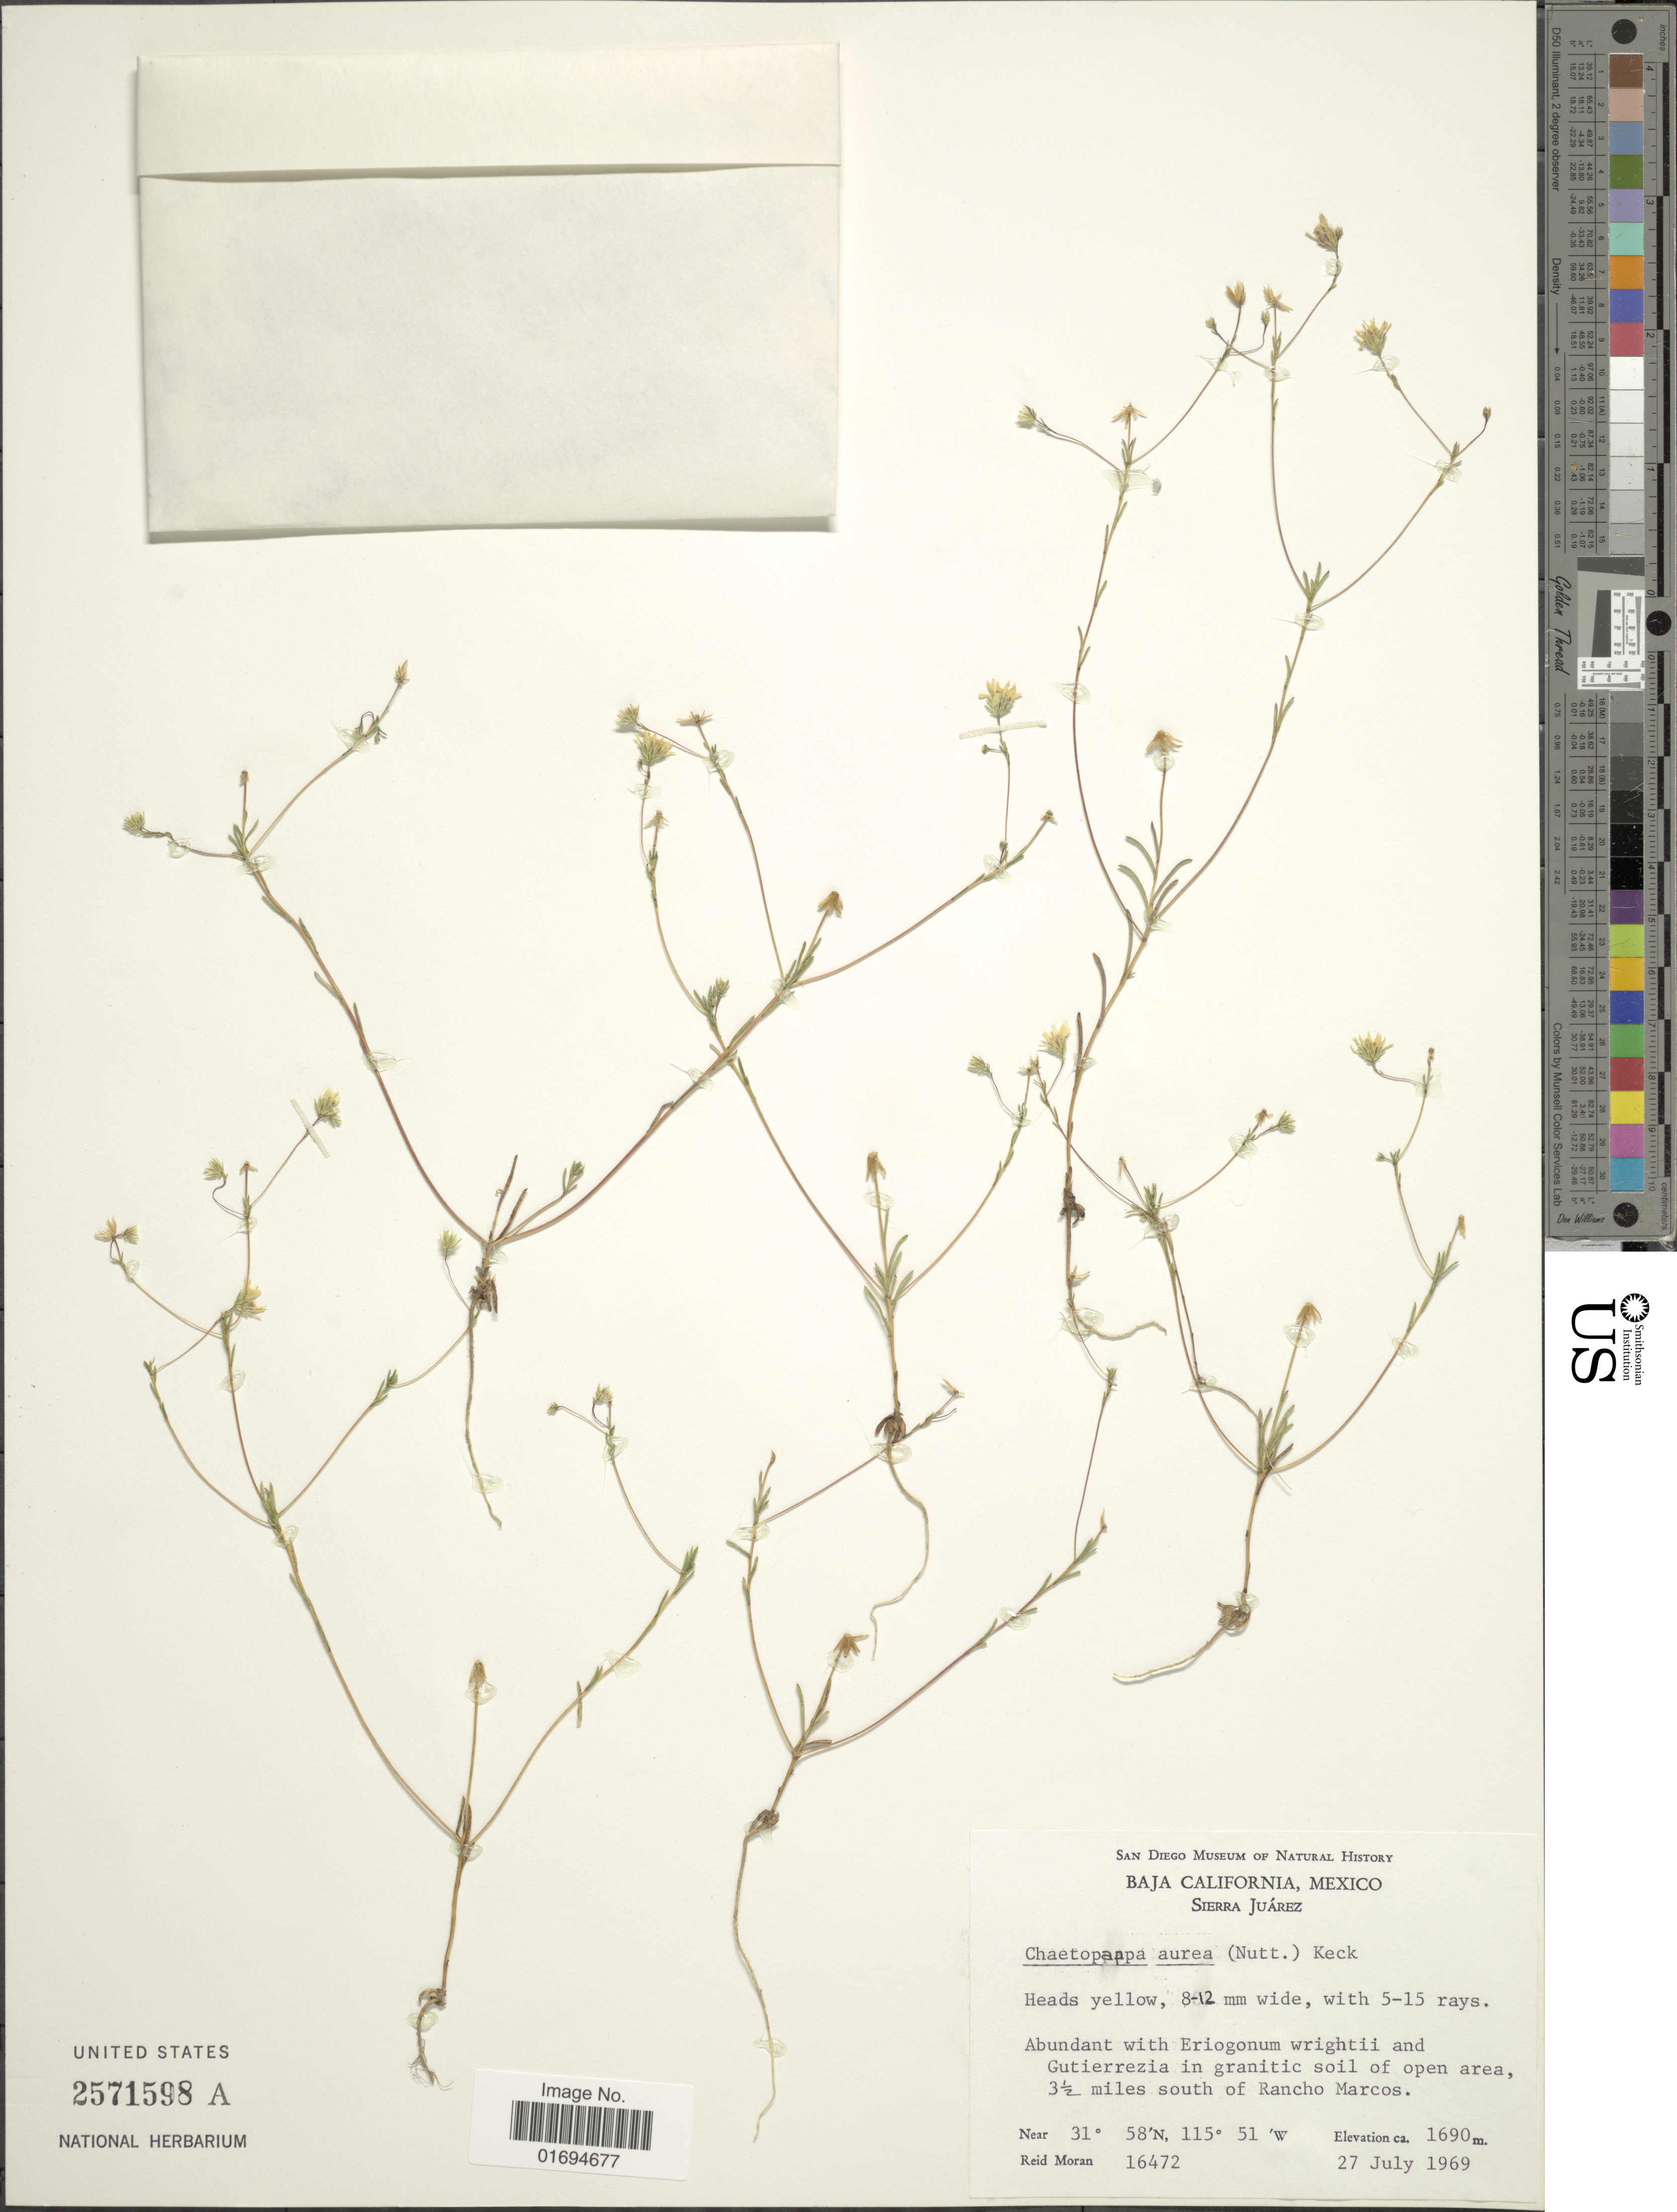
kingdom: Plantae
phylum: Tracheophyta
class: Magnoliopsida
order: Asterales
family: Asteraceae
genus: Chaetopappa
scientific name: Chaetopappa aurea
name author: (Nutt.) D.D. Keck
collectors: R. V. Moran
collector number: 16472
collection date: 1969-07-27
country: Mexico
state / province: Baja California Sur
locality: Sierra Juarez, 3½ miles south of Rancho Marcos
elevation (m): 1690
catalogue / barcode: US 2571598A